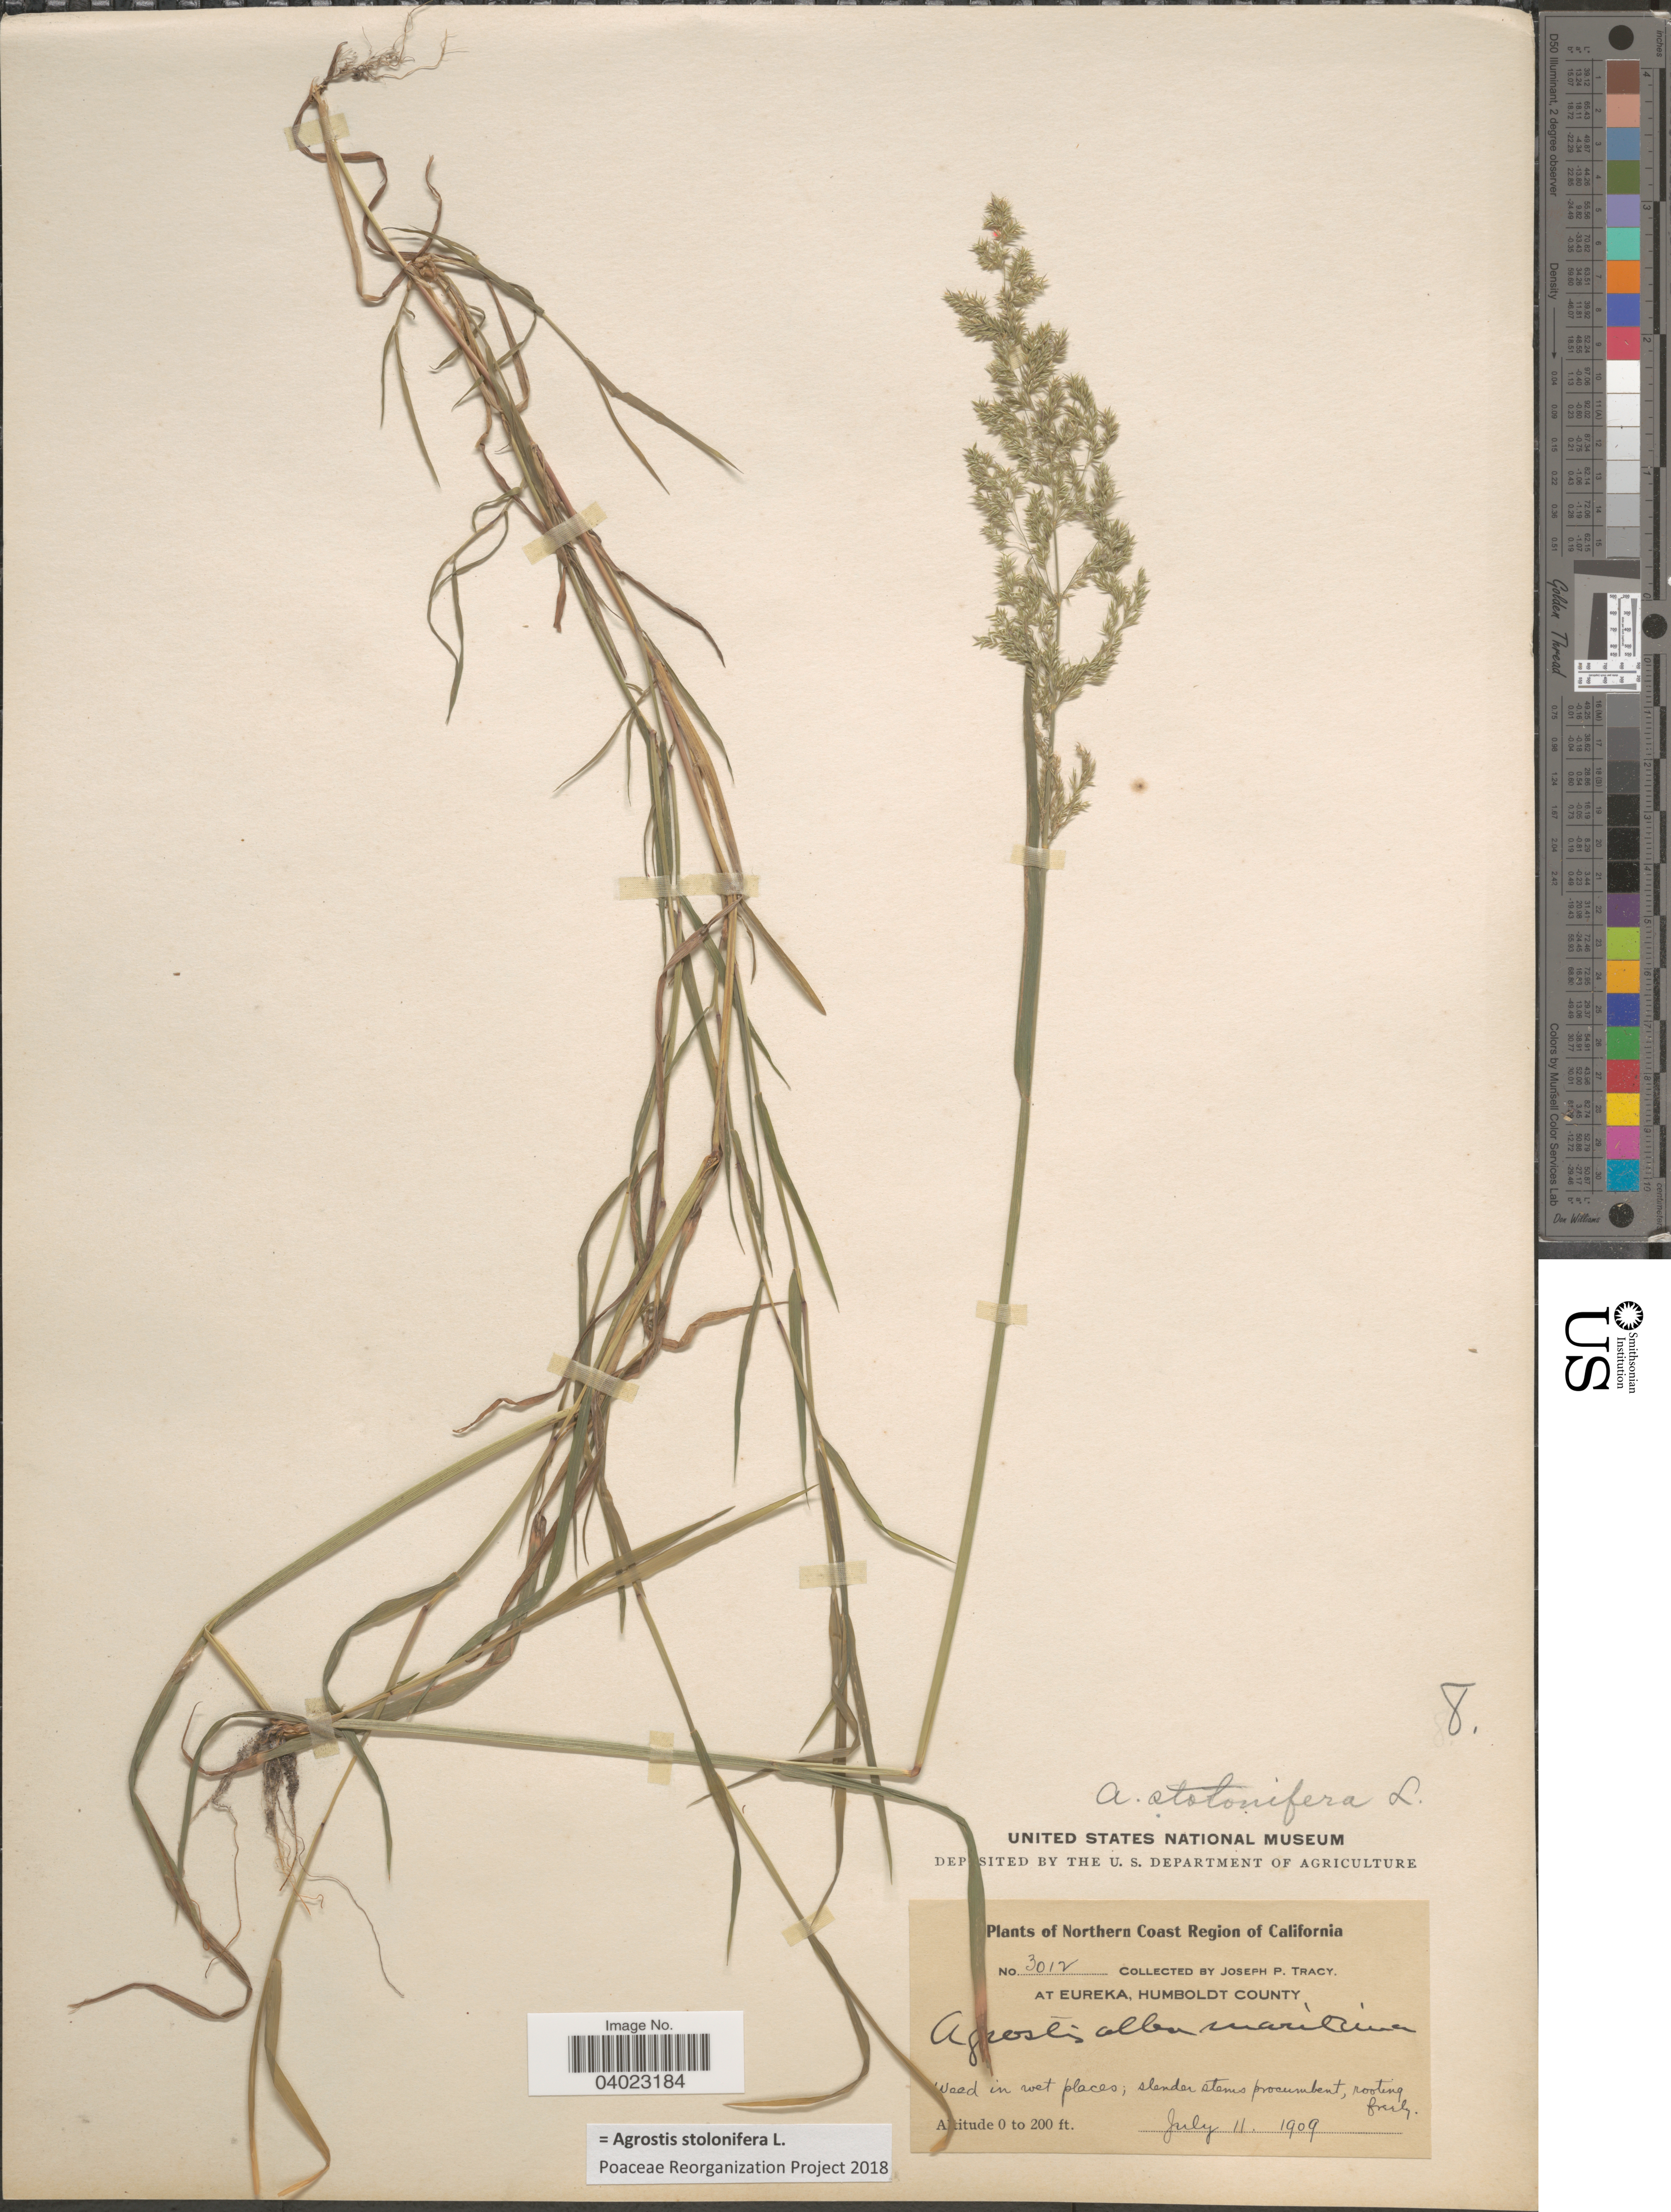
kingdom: Plantae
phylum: Tracheophyta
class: Liliopsida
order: Poales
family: Poaceae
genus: Agrostis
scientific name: Agrostis stolonifera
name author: L.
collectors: J. Tracy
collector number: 3012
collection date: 1909-07-11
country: United States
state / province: California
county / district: Humboldt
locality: Northern Coast Region of California. At Eureka, Humboldt County. Weed in wet places.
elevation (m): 0